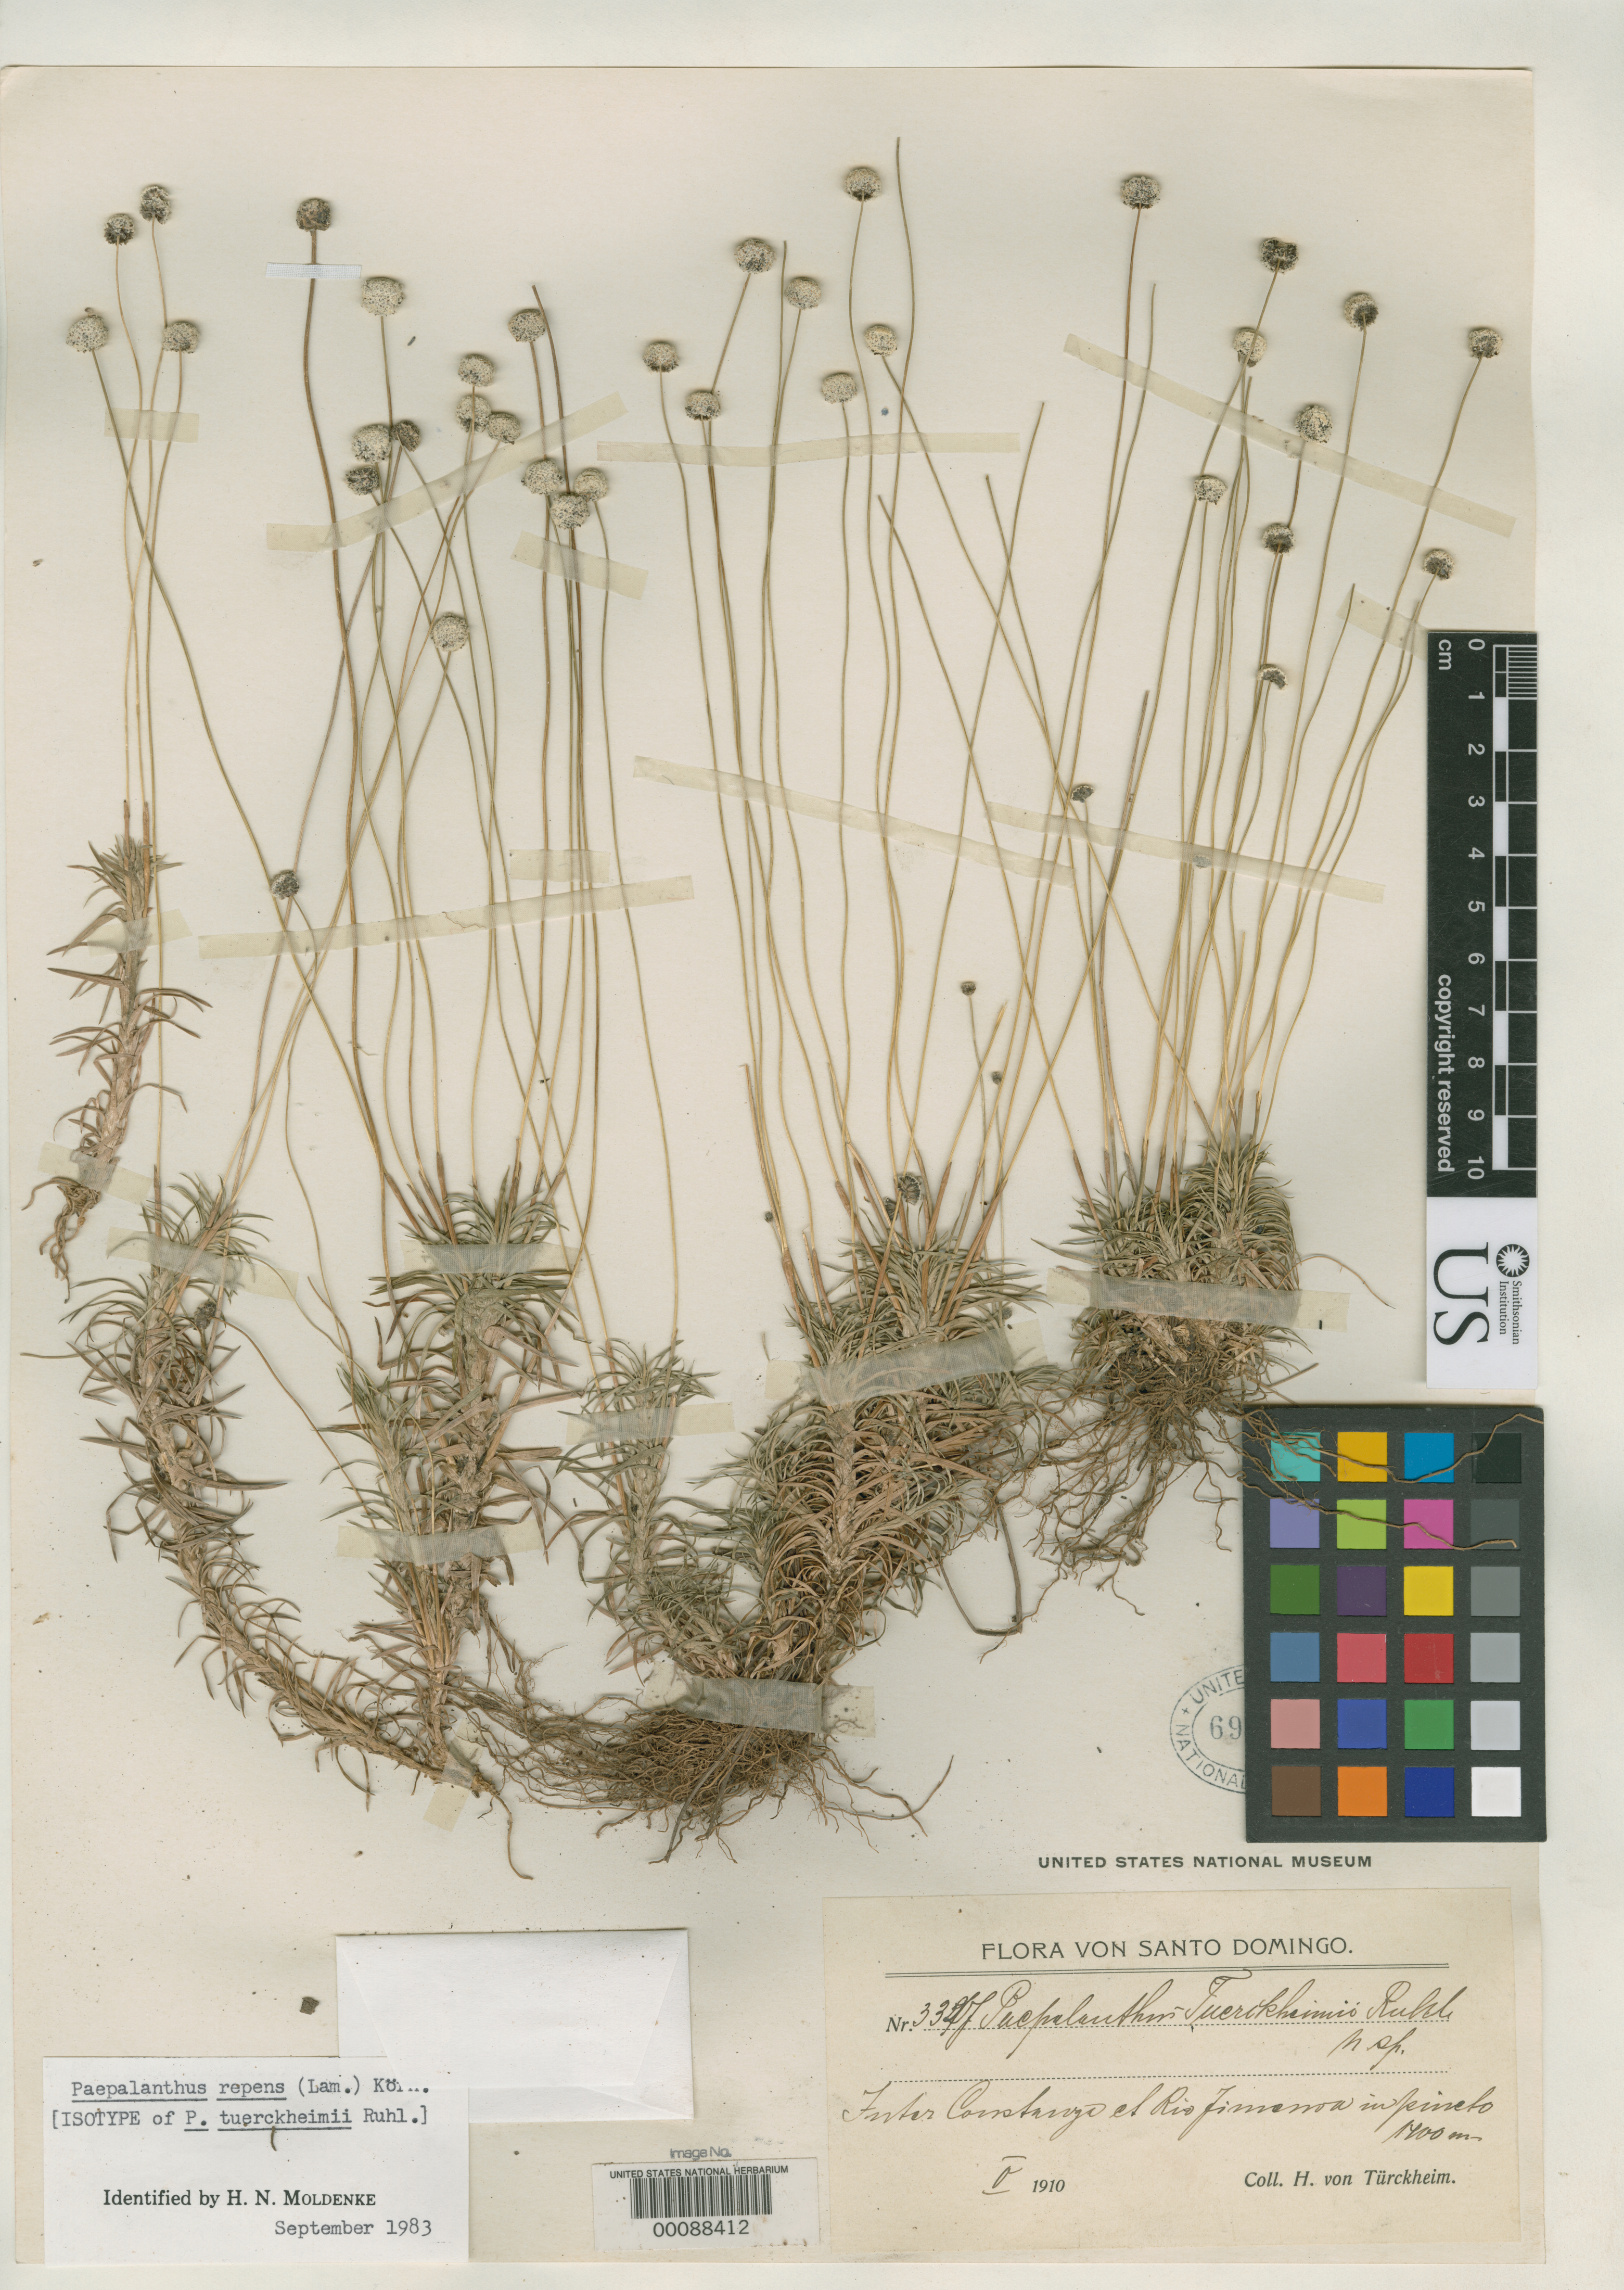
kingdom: Plantae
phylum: Tracheophyta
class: Liliopsida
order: Poales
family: Eriocaulaceae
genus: Paepalanthus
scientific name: Paepalanthus tuerckheimii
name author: Ruhland in Urb.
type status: Isotype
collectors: H. von Türckheim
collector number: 3327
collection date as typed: May 1910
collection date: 1910-05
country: Dominican Republic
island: Hispaniola Island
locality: Constanzaet Rio Jimenoa.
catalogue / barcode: US 695701